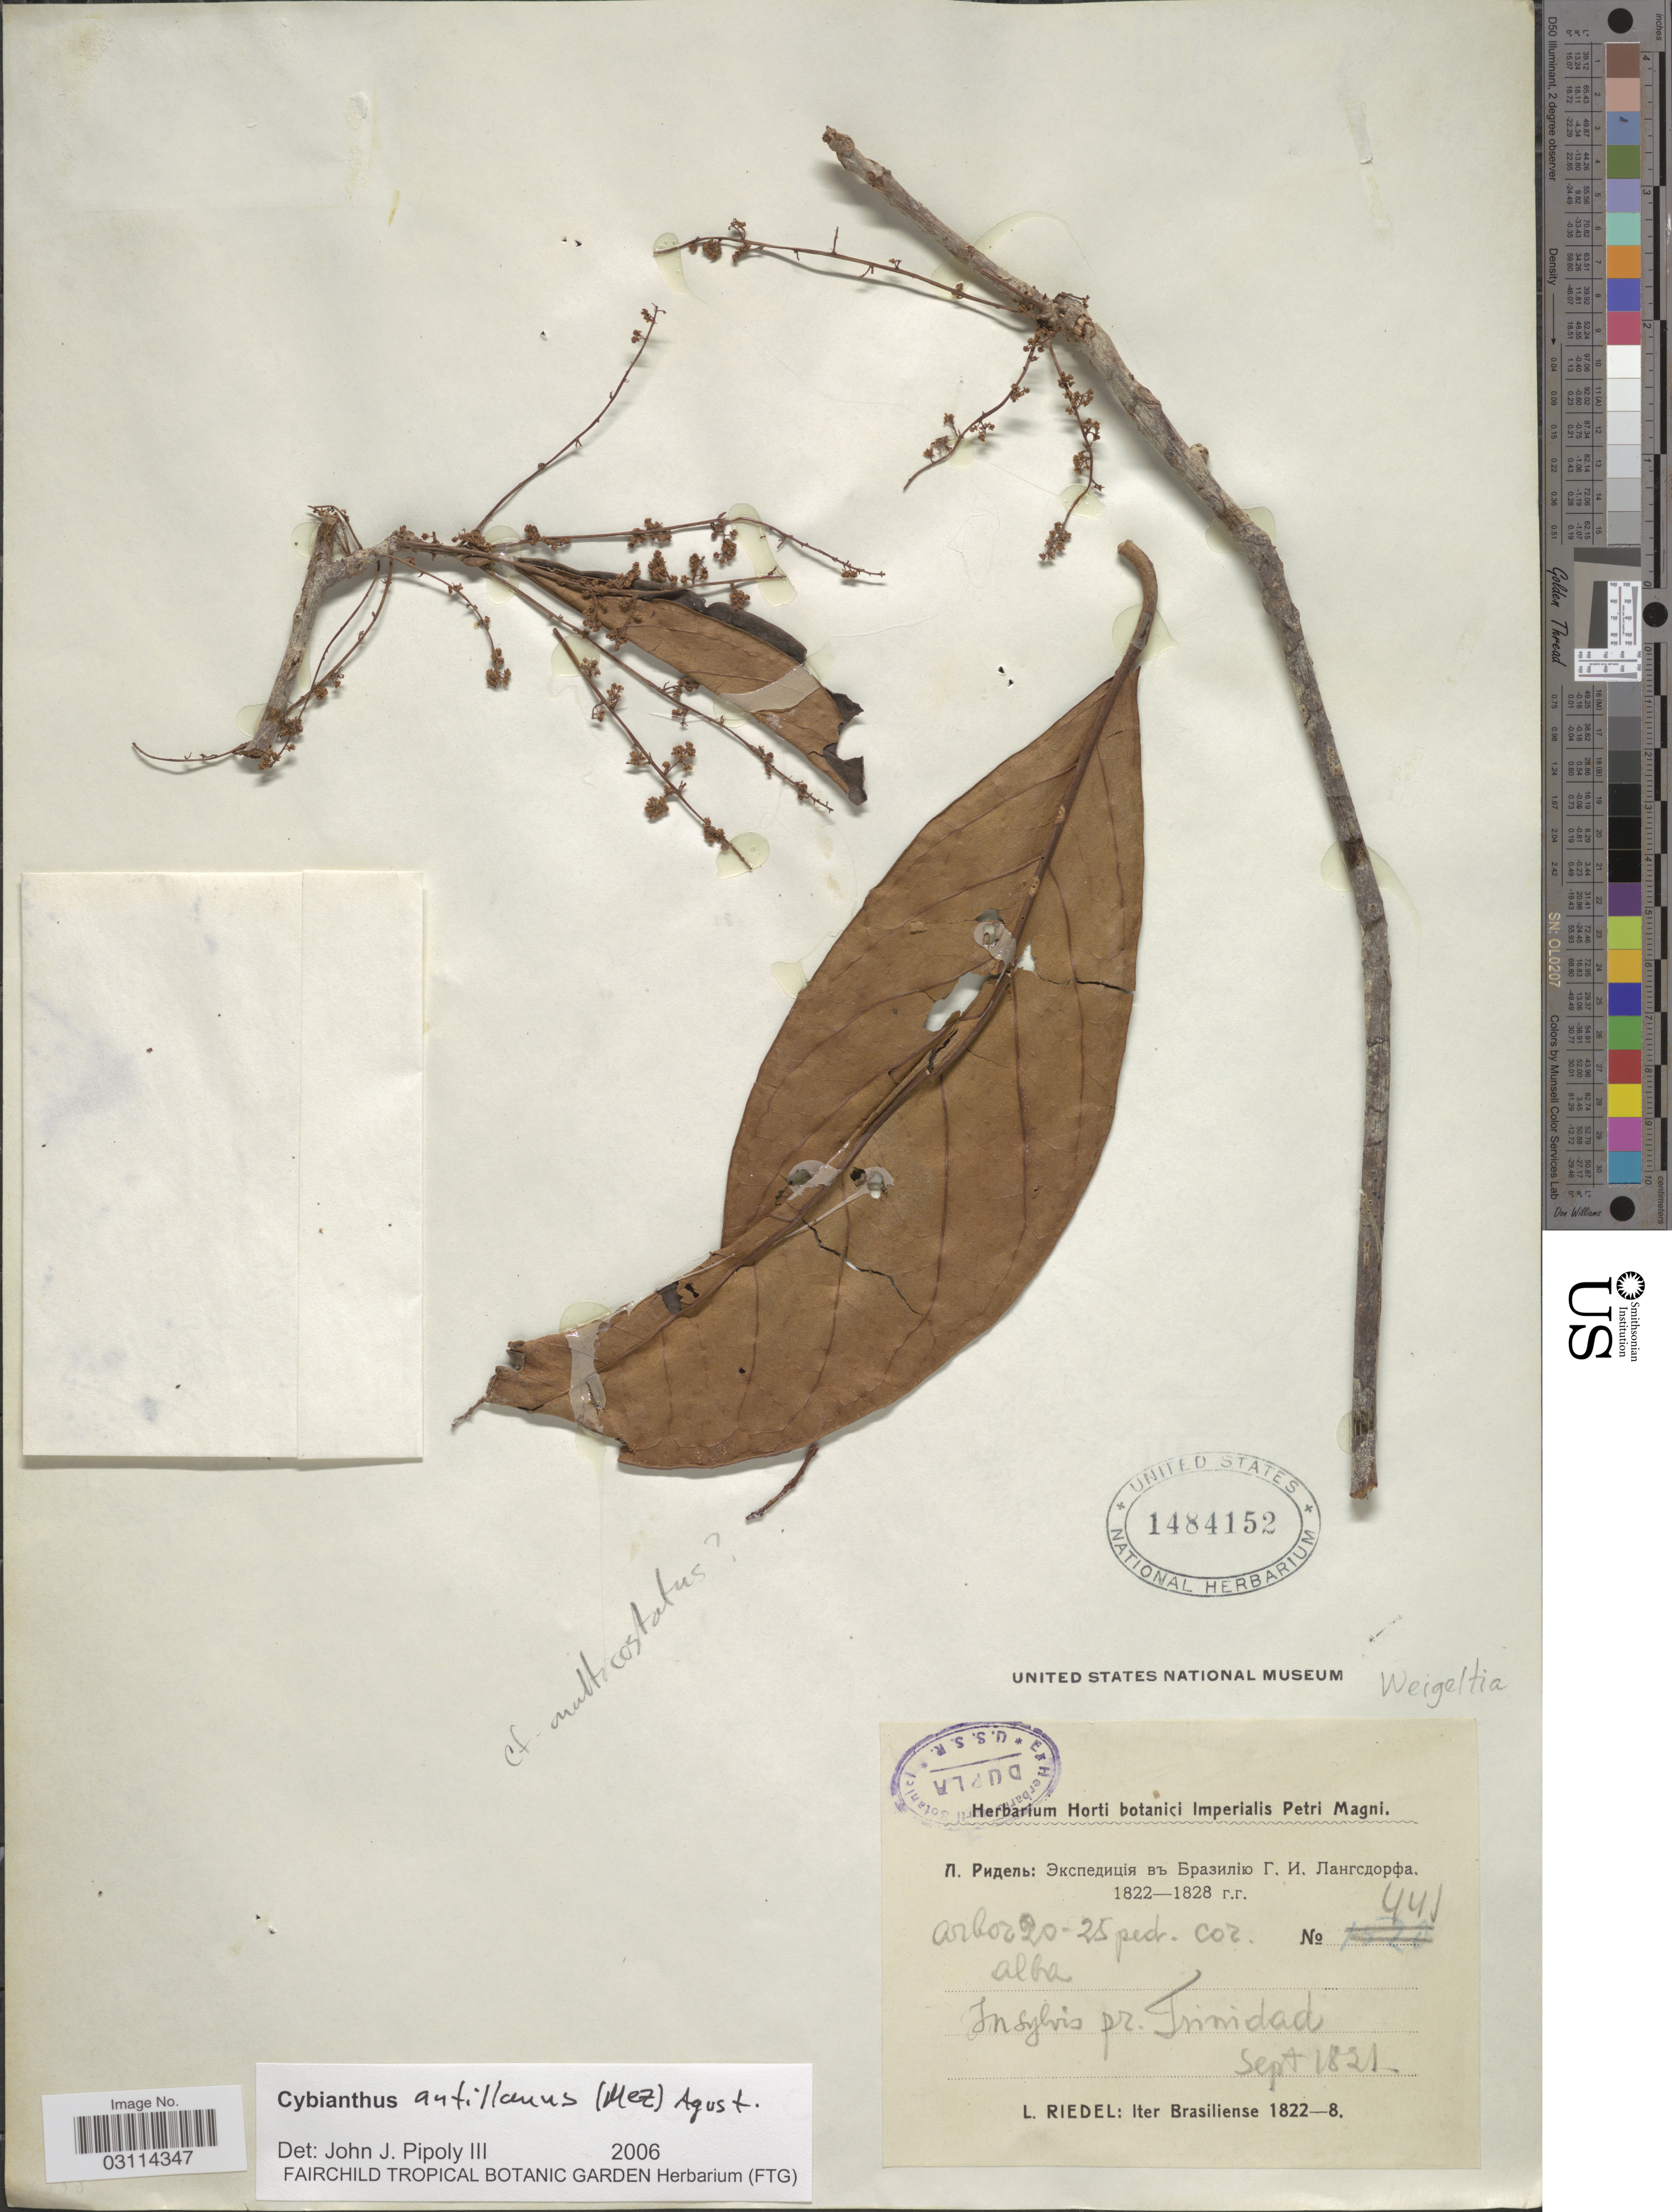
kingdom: Plantae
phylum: Tracheophyta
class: Magnoliopsida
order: Ericales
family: Primulaceae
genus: Cybianthus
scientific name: Cybianthus antillanus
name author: (Mez) G. Agostini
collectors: L. Riedel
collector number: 441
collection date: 1821-09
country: Trinidad and Tobago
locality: In sylvis pr. Trinidad.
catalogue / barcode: US 1484152